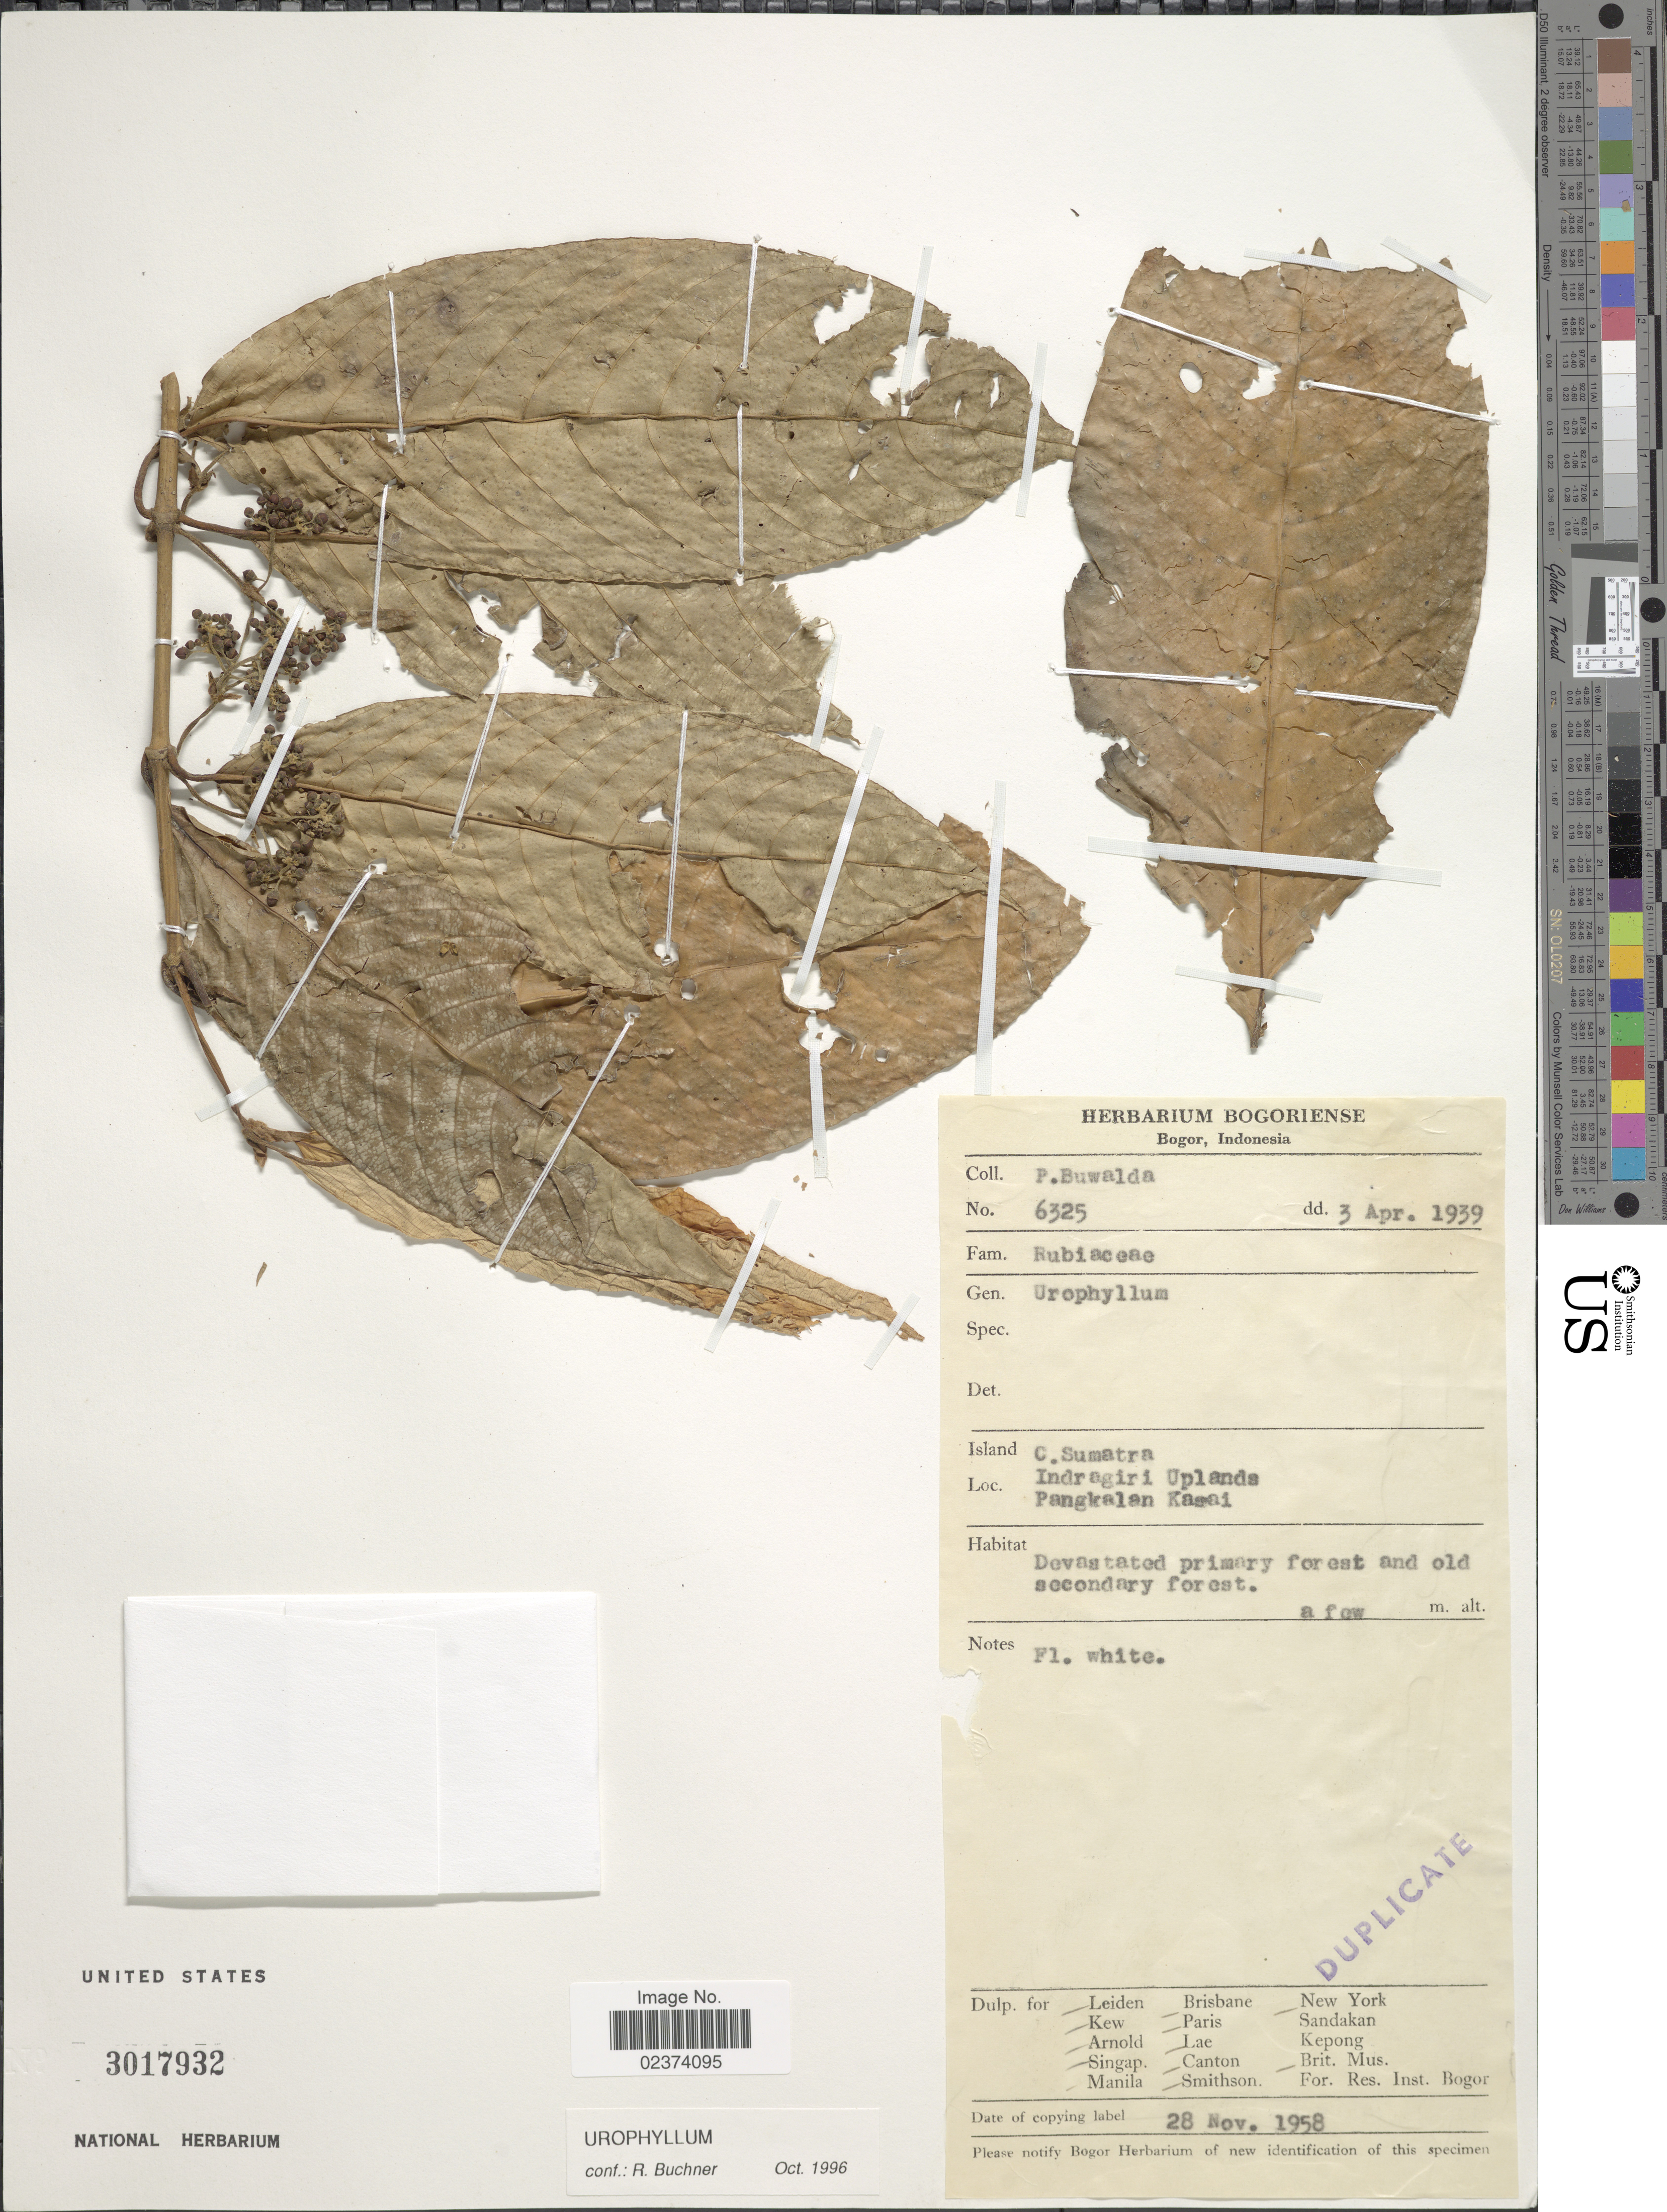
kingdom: Plantae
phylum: Tracheophyta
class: Magnoliopsida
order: Gentianales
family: Rubiaceae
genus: Urophyllum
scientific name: Urophyllum sp.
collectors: P. Buwalda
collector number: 6325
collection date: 1939-04-03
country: Indonesia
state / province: Sumatra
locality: C. Sumatra, Indragiri Uplands, Pankalan Kasai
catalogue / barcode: US 3017932